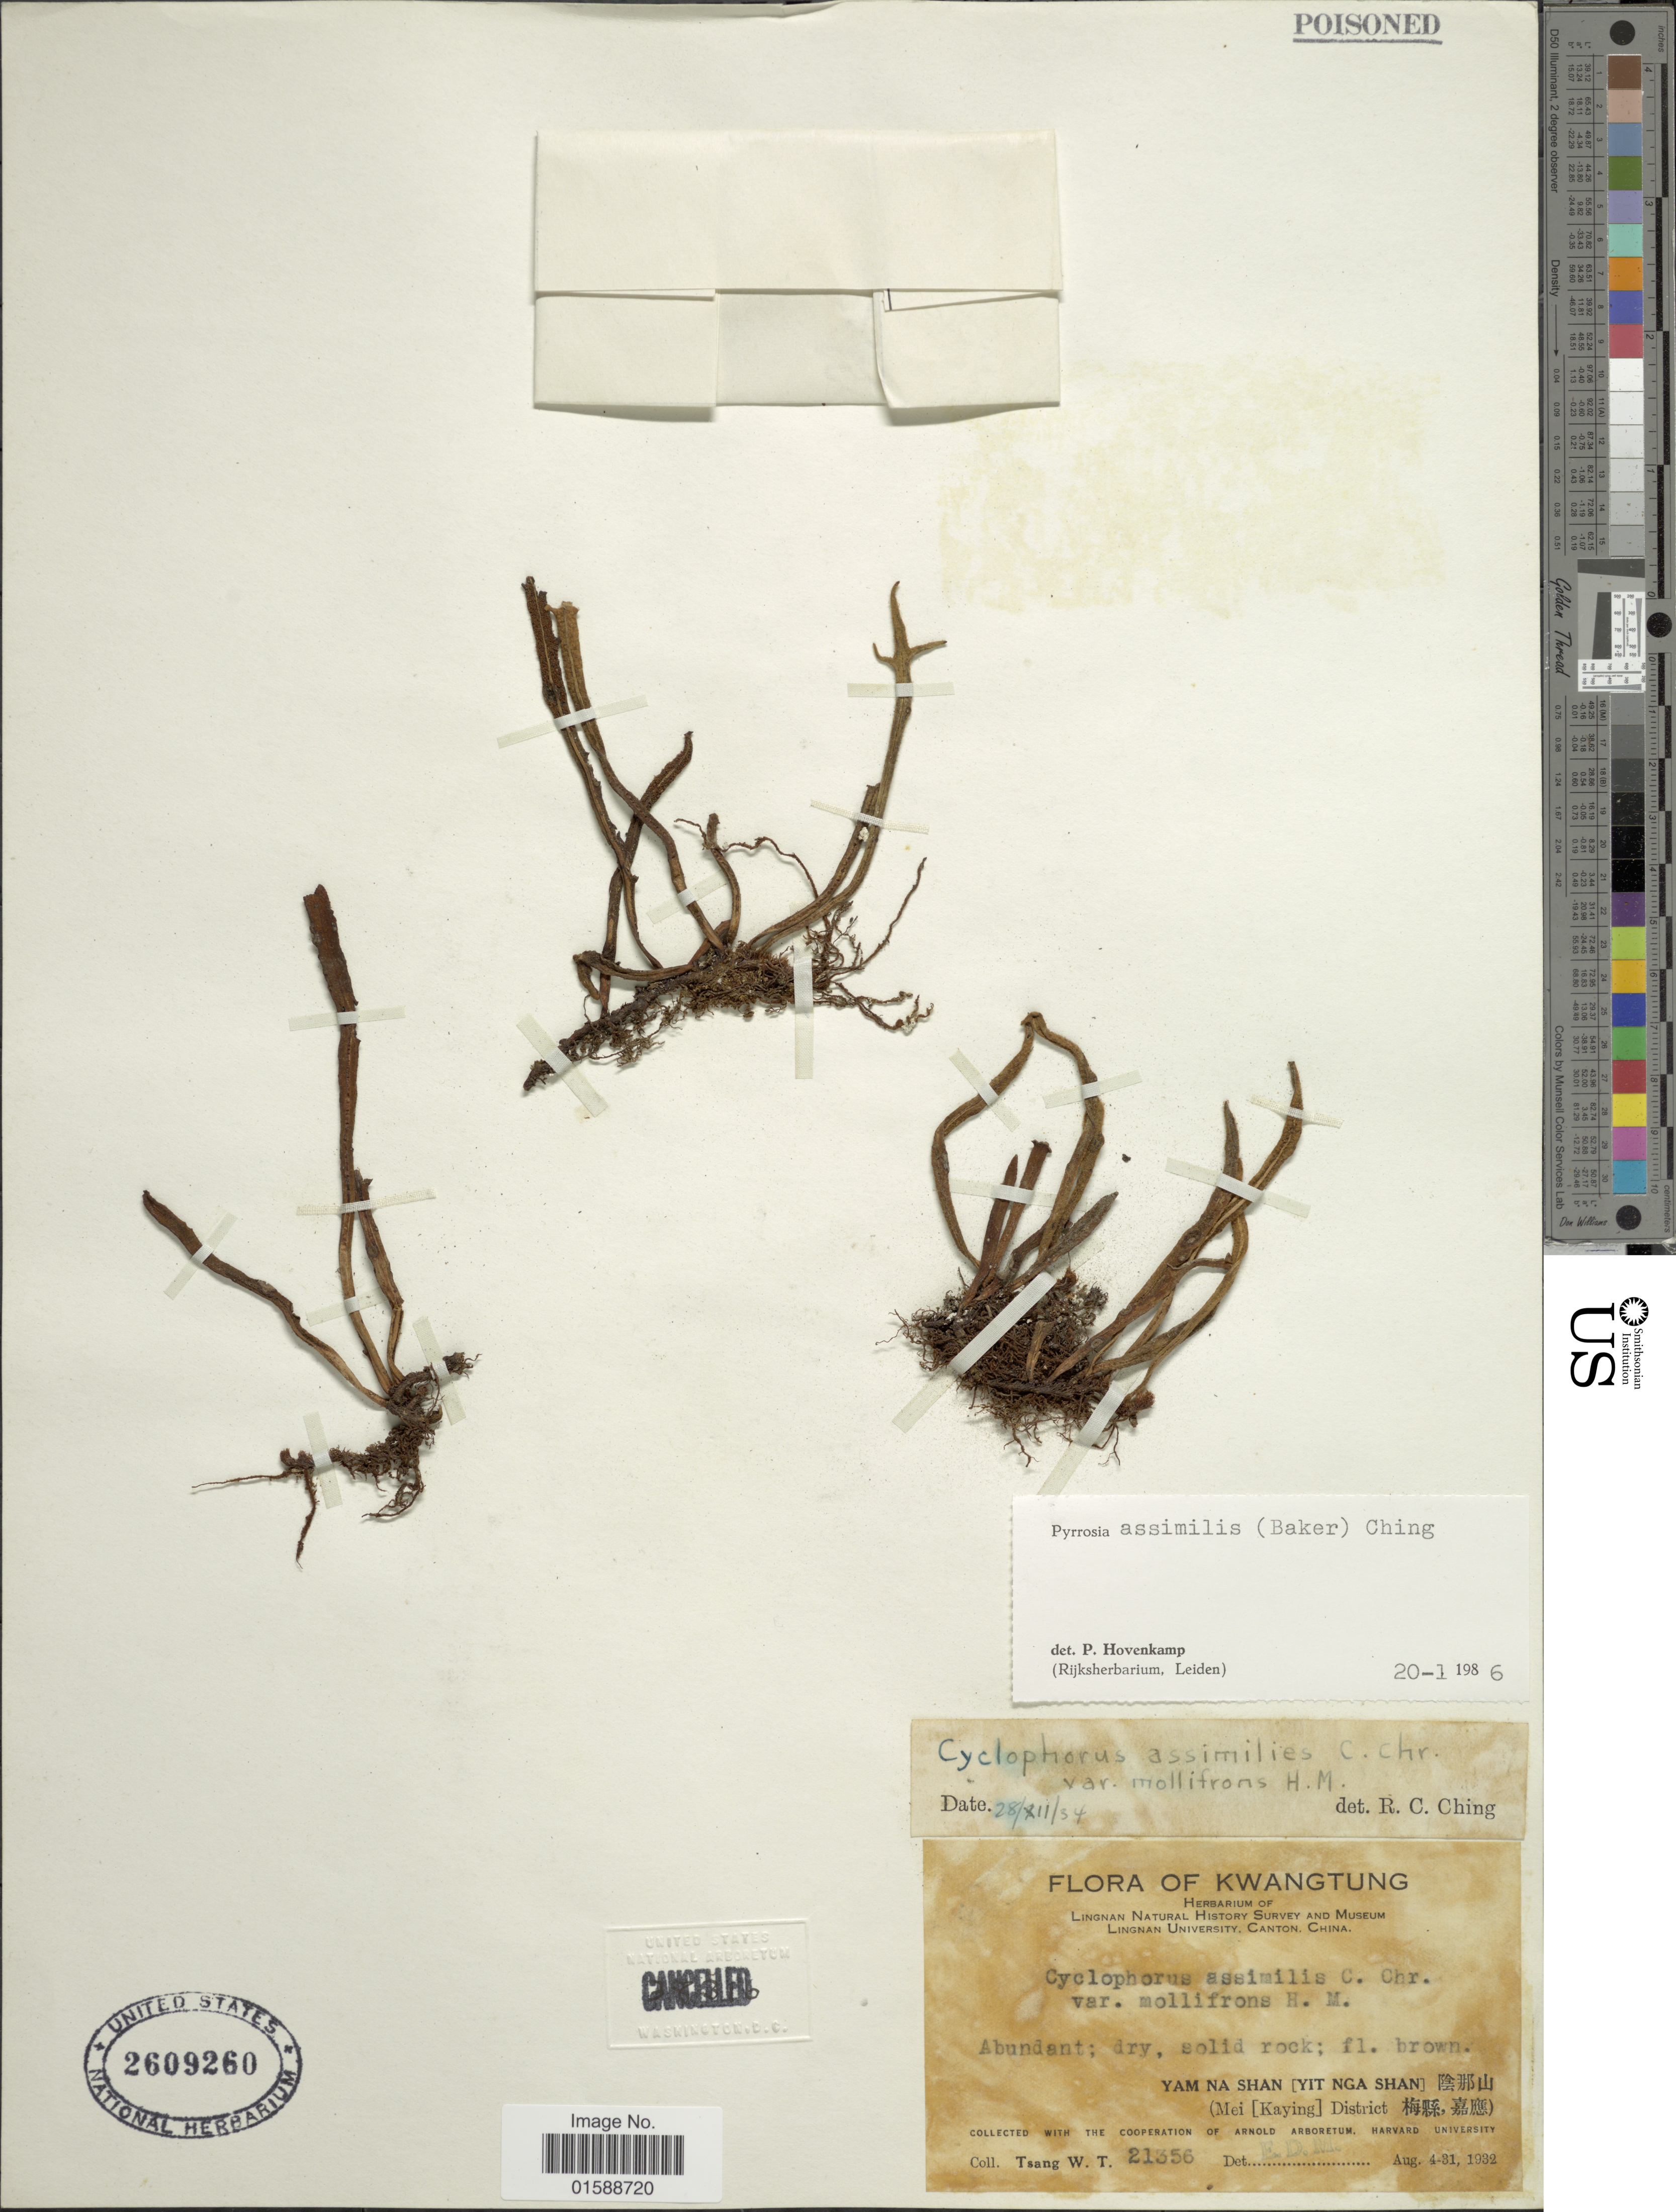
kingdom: Plantae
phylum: Tracheophyta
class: Polypodiopsida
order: Polypodiales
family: Polypodiaceae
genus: Pyrrosia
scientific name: Pyrrosia assimilis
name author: (Baker) Ching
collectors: W. T. Tsang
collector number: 21356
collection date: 1932-08-04/1932-08-31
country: China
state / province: Guangdong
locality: Kwangtung. Yam Na Shan [Yit Nga Shan] (Mei [Kaying] District)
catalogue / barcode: US 2609260